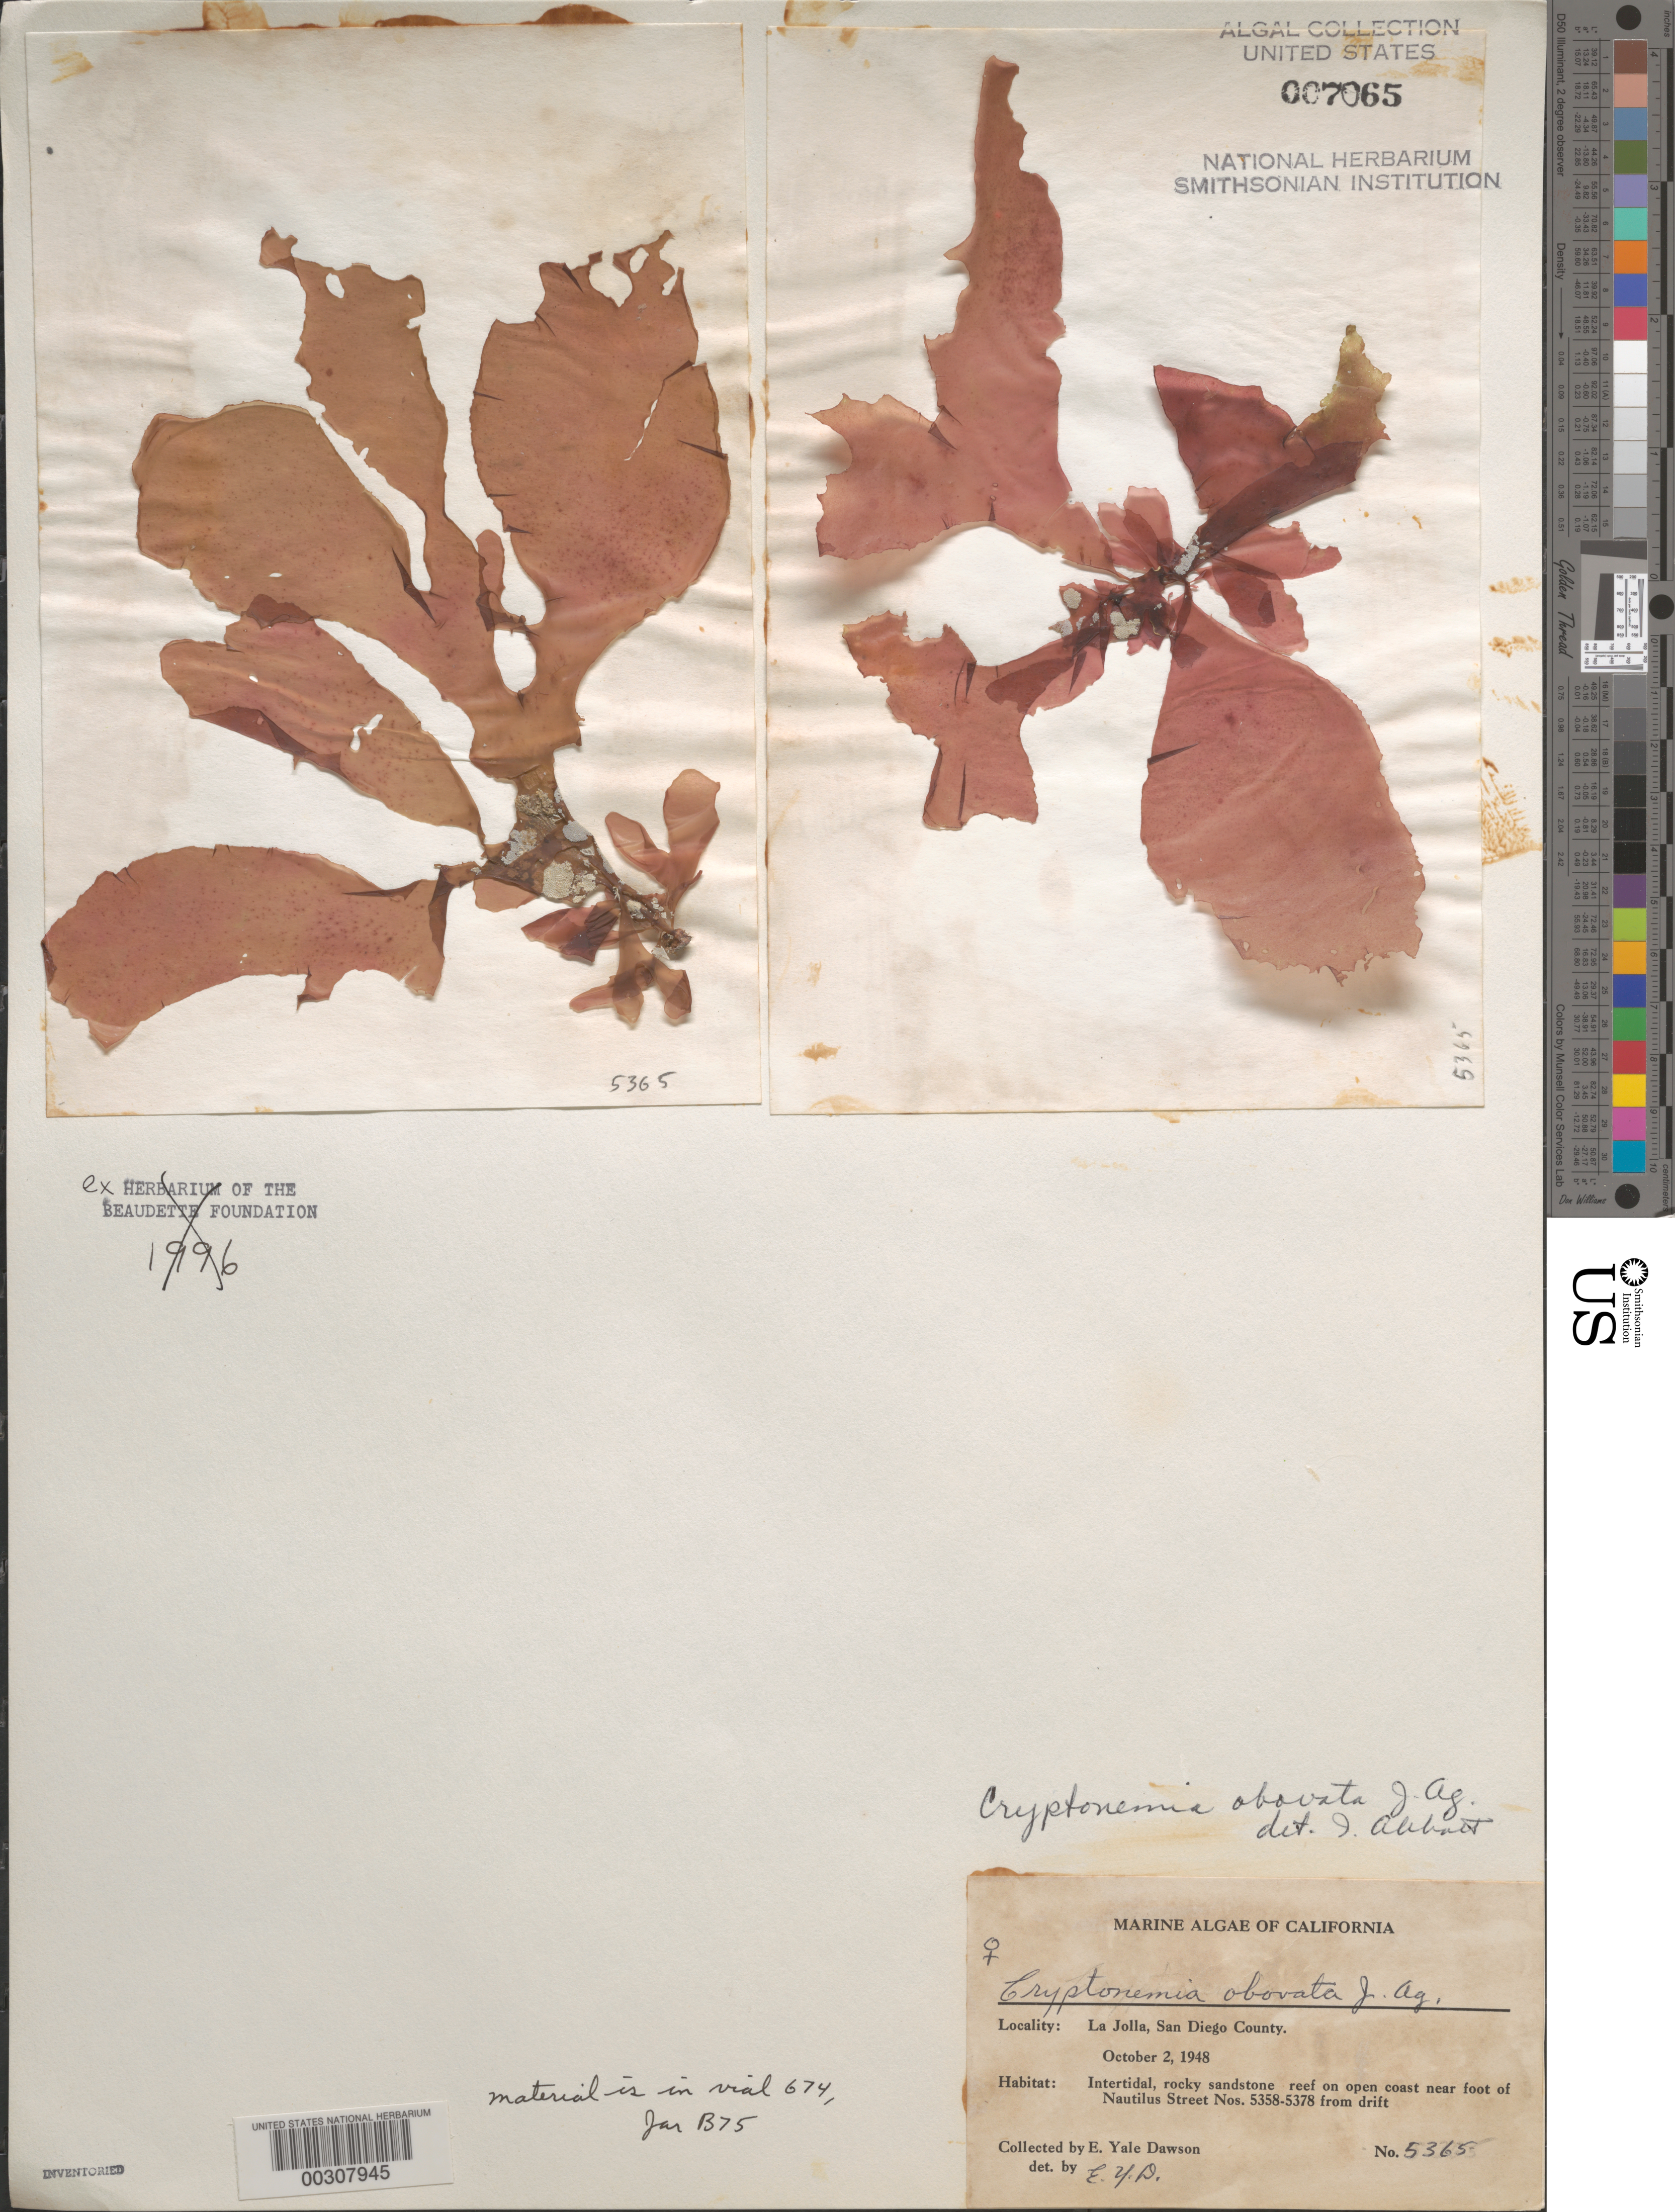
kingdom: Plantae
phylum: Rhodophyta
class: Florideophyceae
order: Halymeniales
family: Halymeniaceae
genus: Cryptonemia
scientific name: Cryptonemia obovata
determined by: Abbott, Isabella A.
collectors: E. Y. Dawson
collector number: EYD 5365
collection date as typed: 02 Oct 1948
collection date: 1948-10-02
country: United States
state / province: California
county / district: San Diego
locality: La Jolla, near foot of Nautilus Street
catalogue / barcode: US 7065